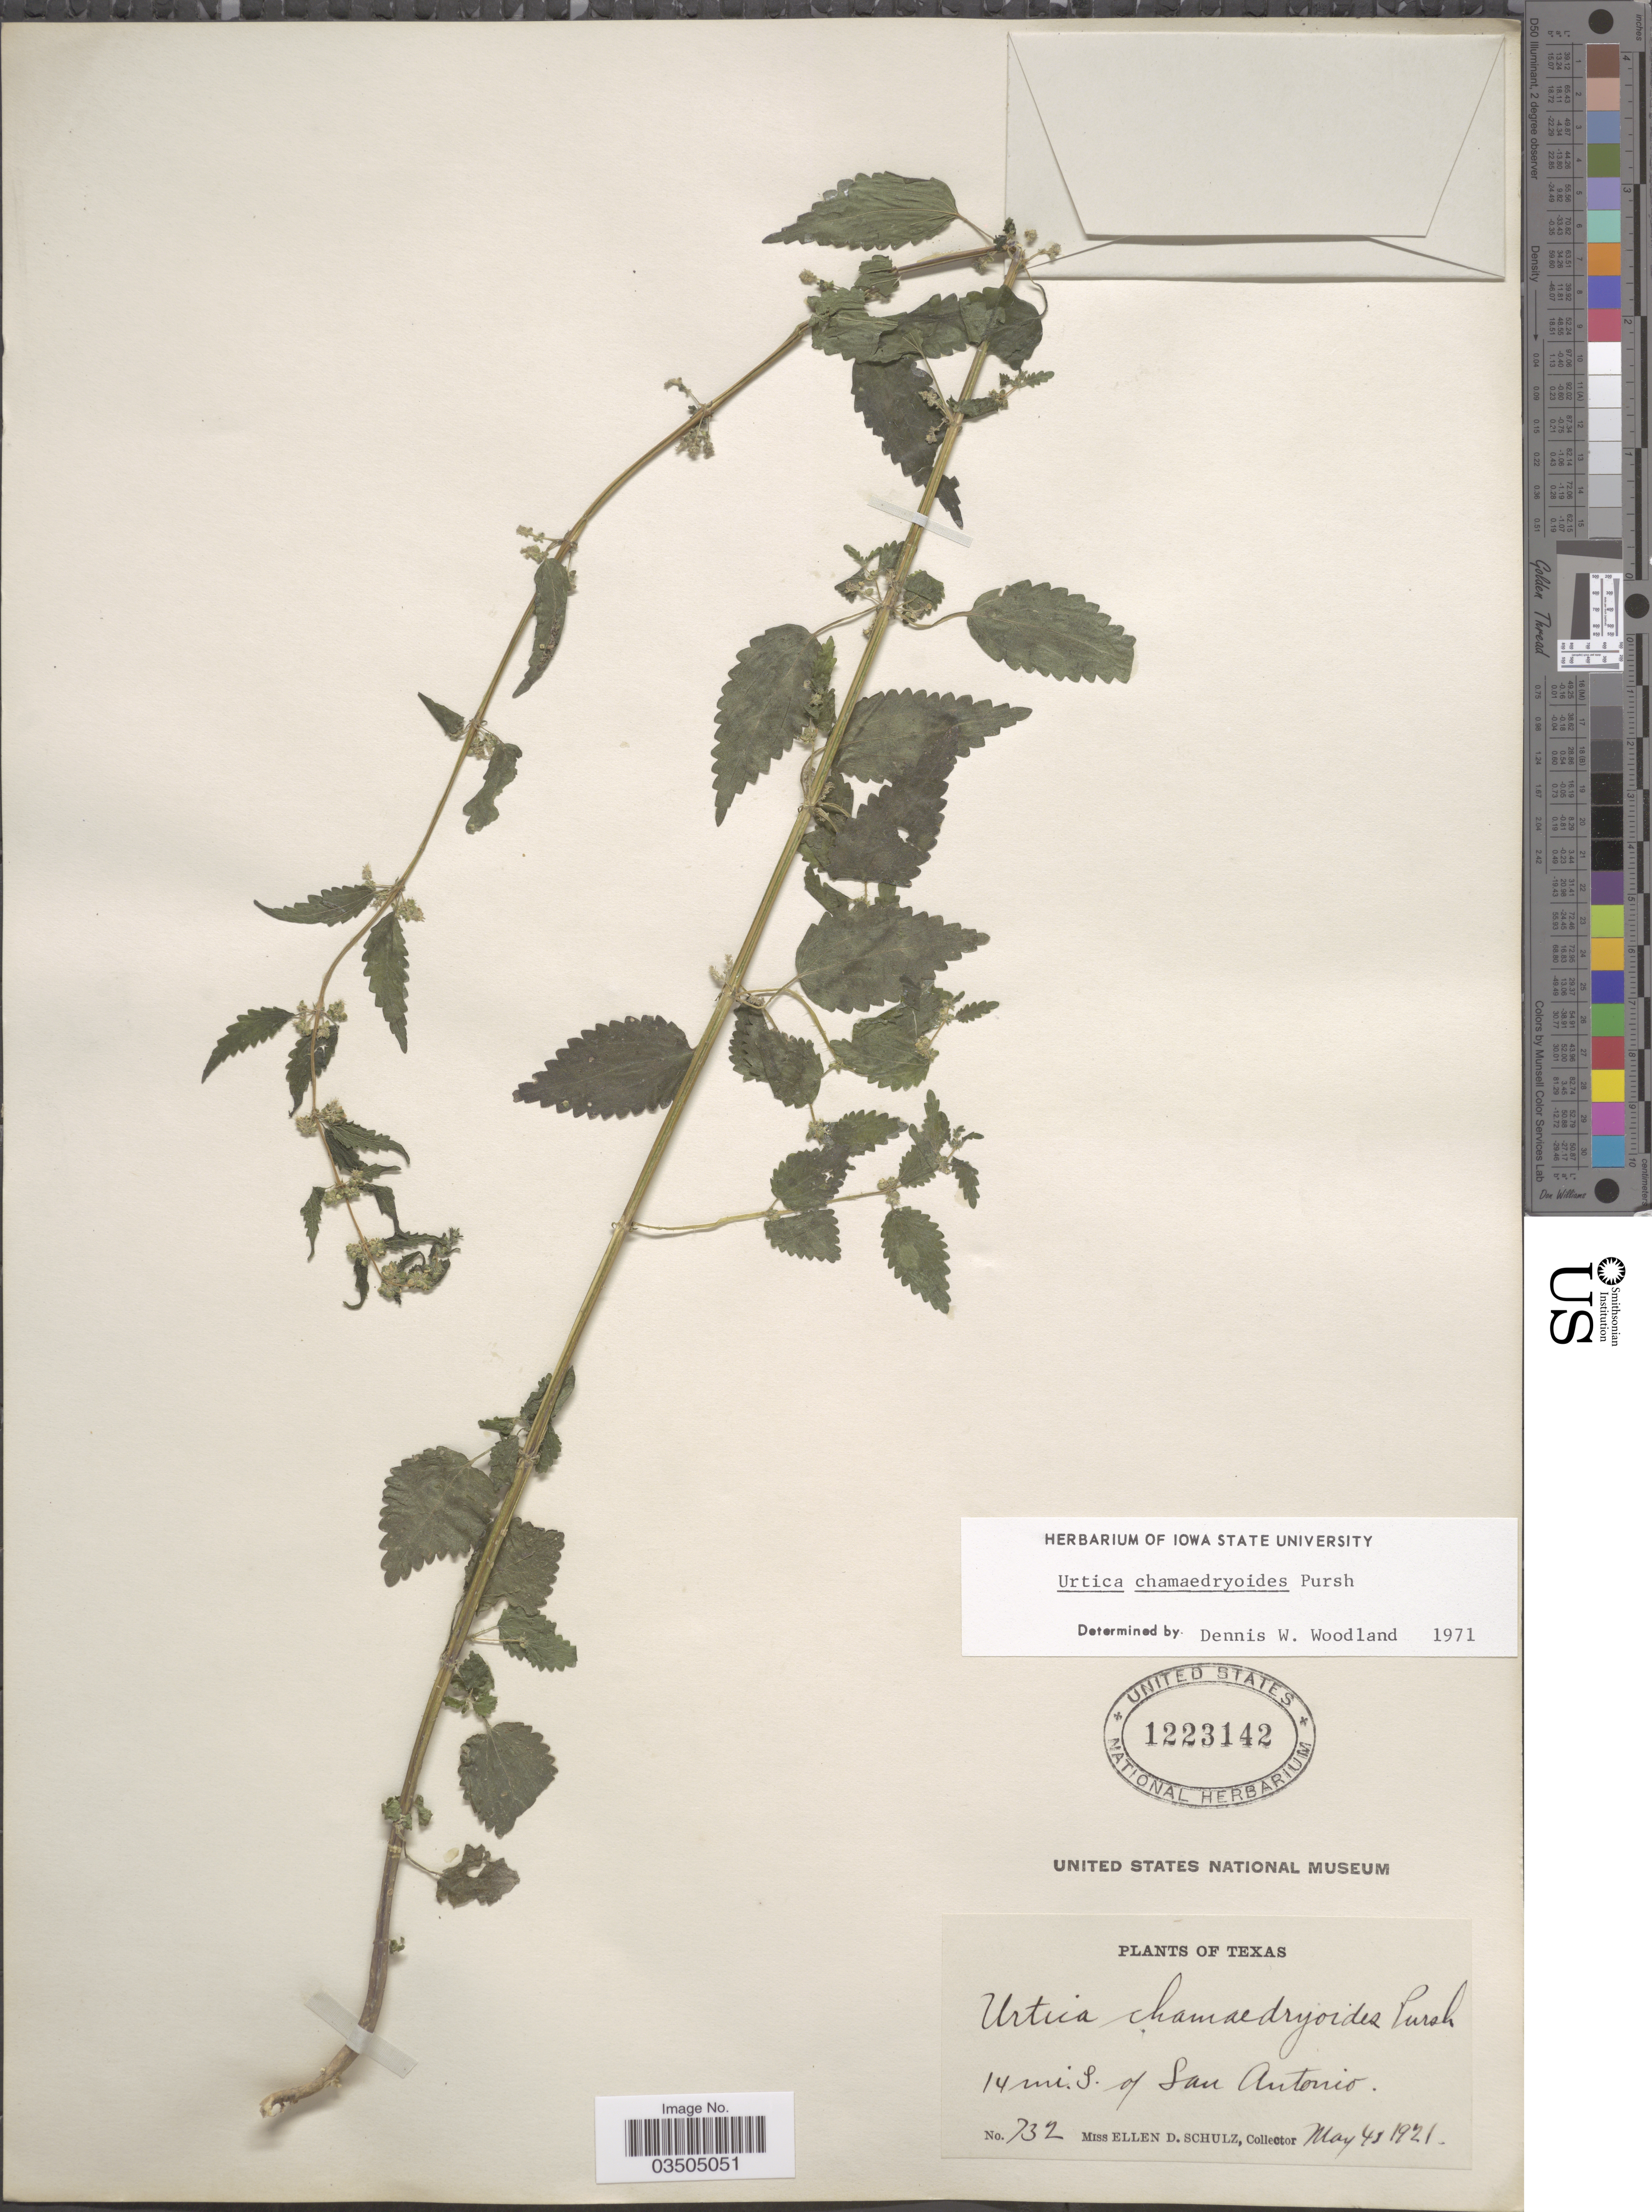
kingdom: Plantae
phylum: Tracheophyta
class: Magnoliopsida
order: Rosales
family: Urticaceae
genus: Urtica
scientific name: Urtica chamaedryoides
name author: Pursh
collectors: E. D. Schulz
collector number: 732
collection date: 1921-05-04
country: United States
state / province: Texas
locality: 14 mi S. of San Antonio.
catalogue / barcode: US 1223142